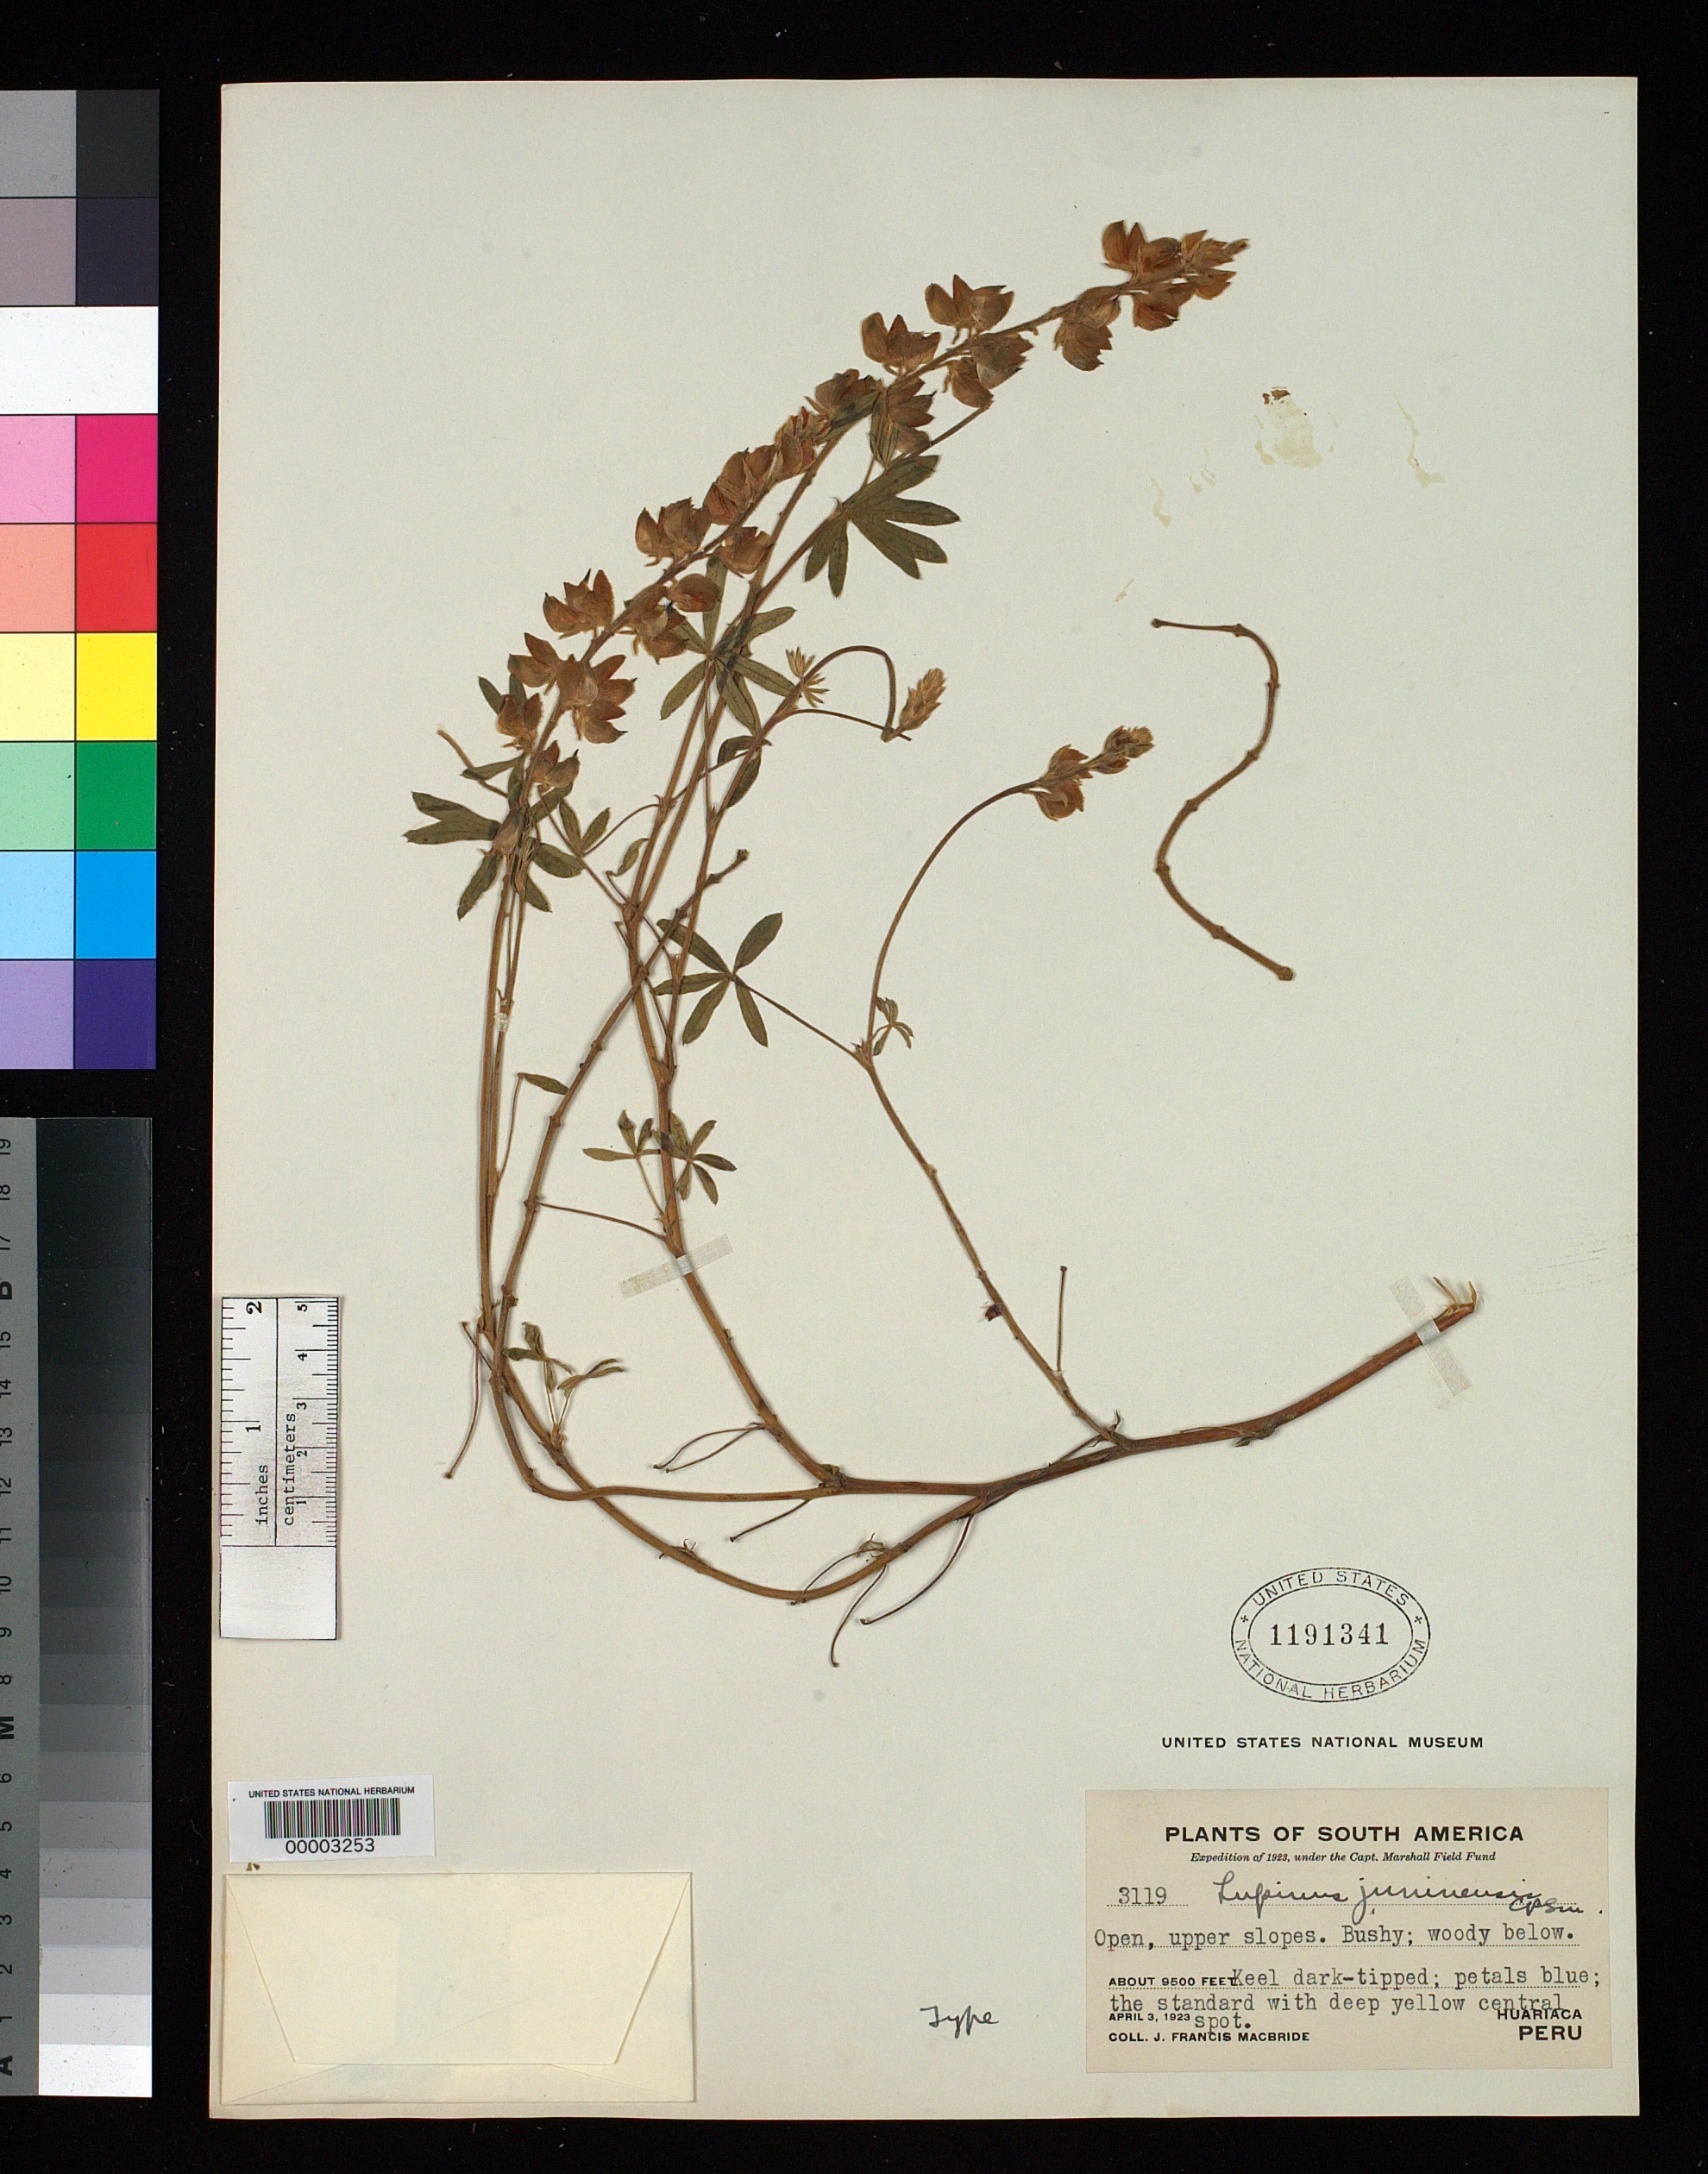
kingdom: Plantae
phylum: Tracheophyta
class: Magnoliopsida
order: Fabales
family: Fabaceae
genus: Lupinus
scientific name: Lupinus juninensis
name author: C.P. Sm.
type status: Holotype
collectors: J. F. Macbride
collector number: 3119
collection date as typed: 03 Apr 1923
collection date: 1923-04-03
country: Peru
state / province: Junín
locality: Huariaca.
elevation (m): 2896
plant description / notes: Protologue cites type specimen at "h 66" [herbarium 66 = USNH]. This US sheet annotated as "Type" (apparently not by C.P. Smith) but later annotated (unsigned, undated) as "Isotype".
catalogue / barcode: US 1191341